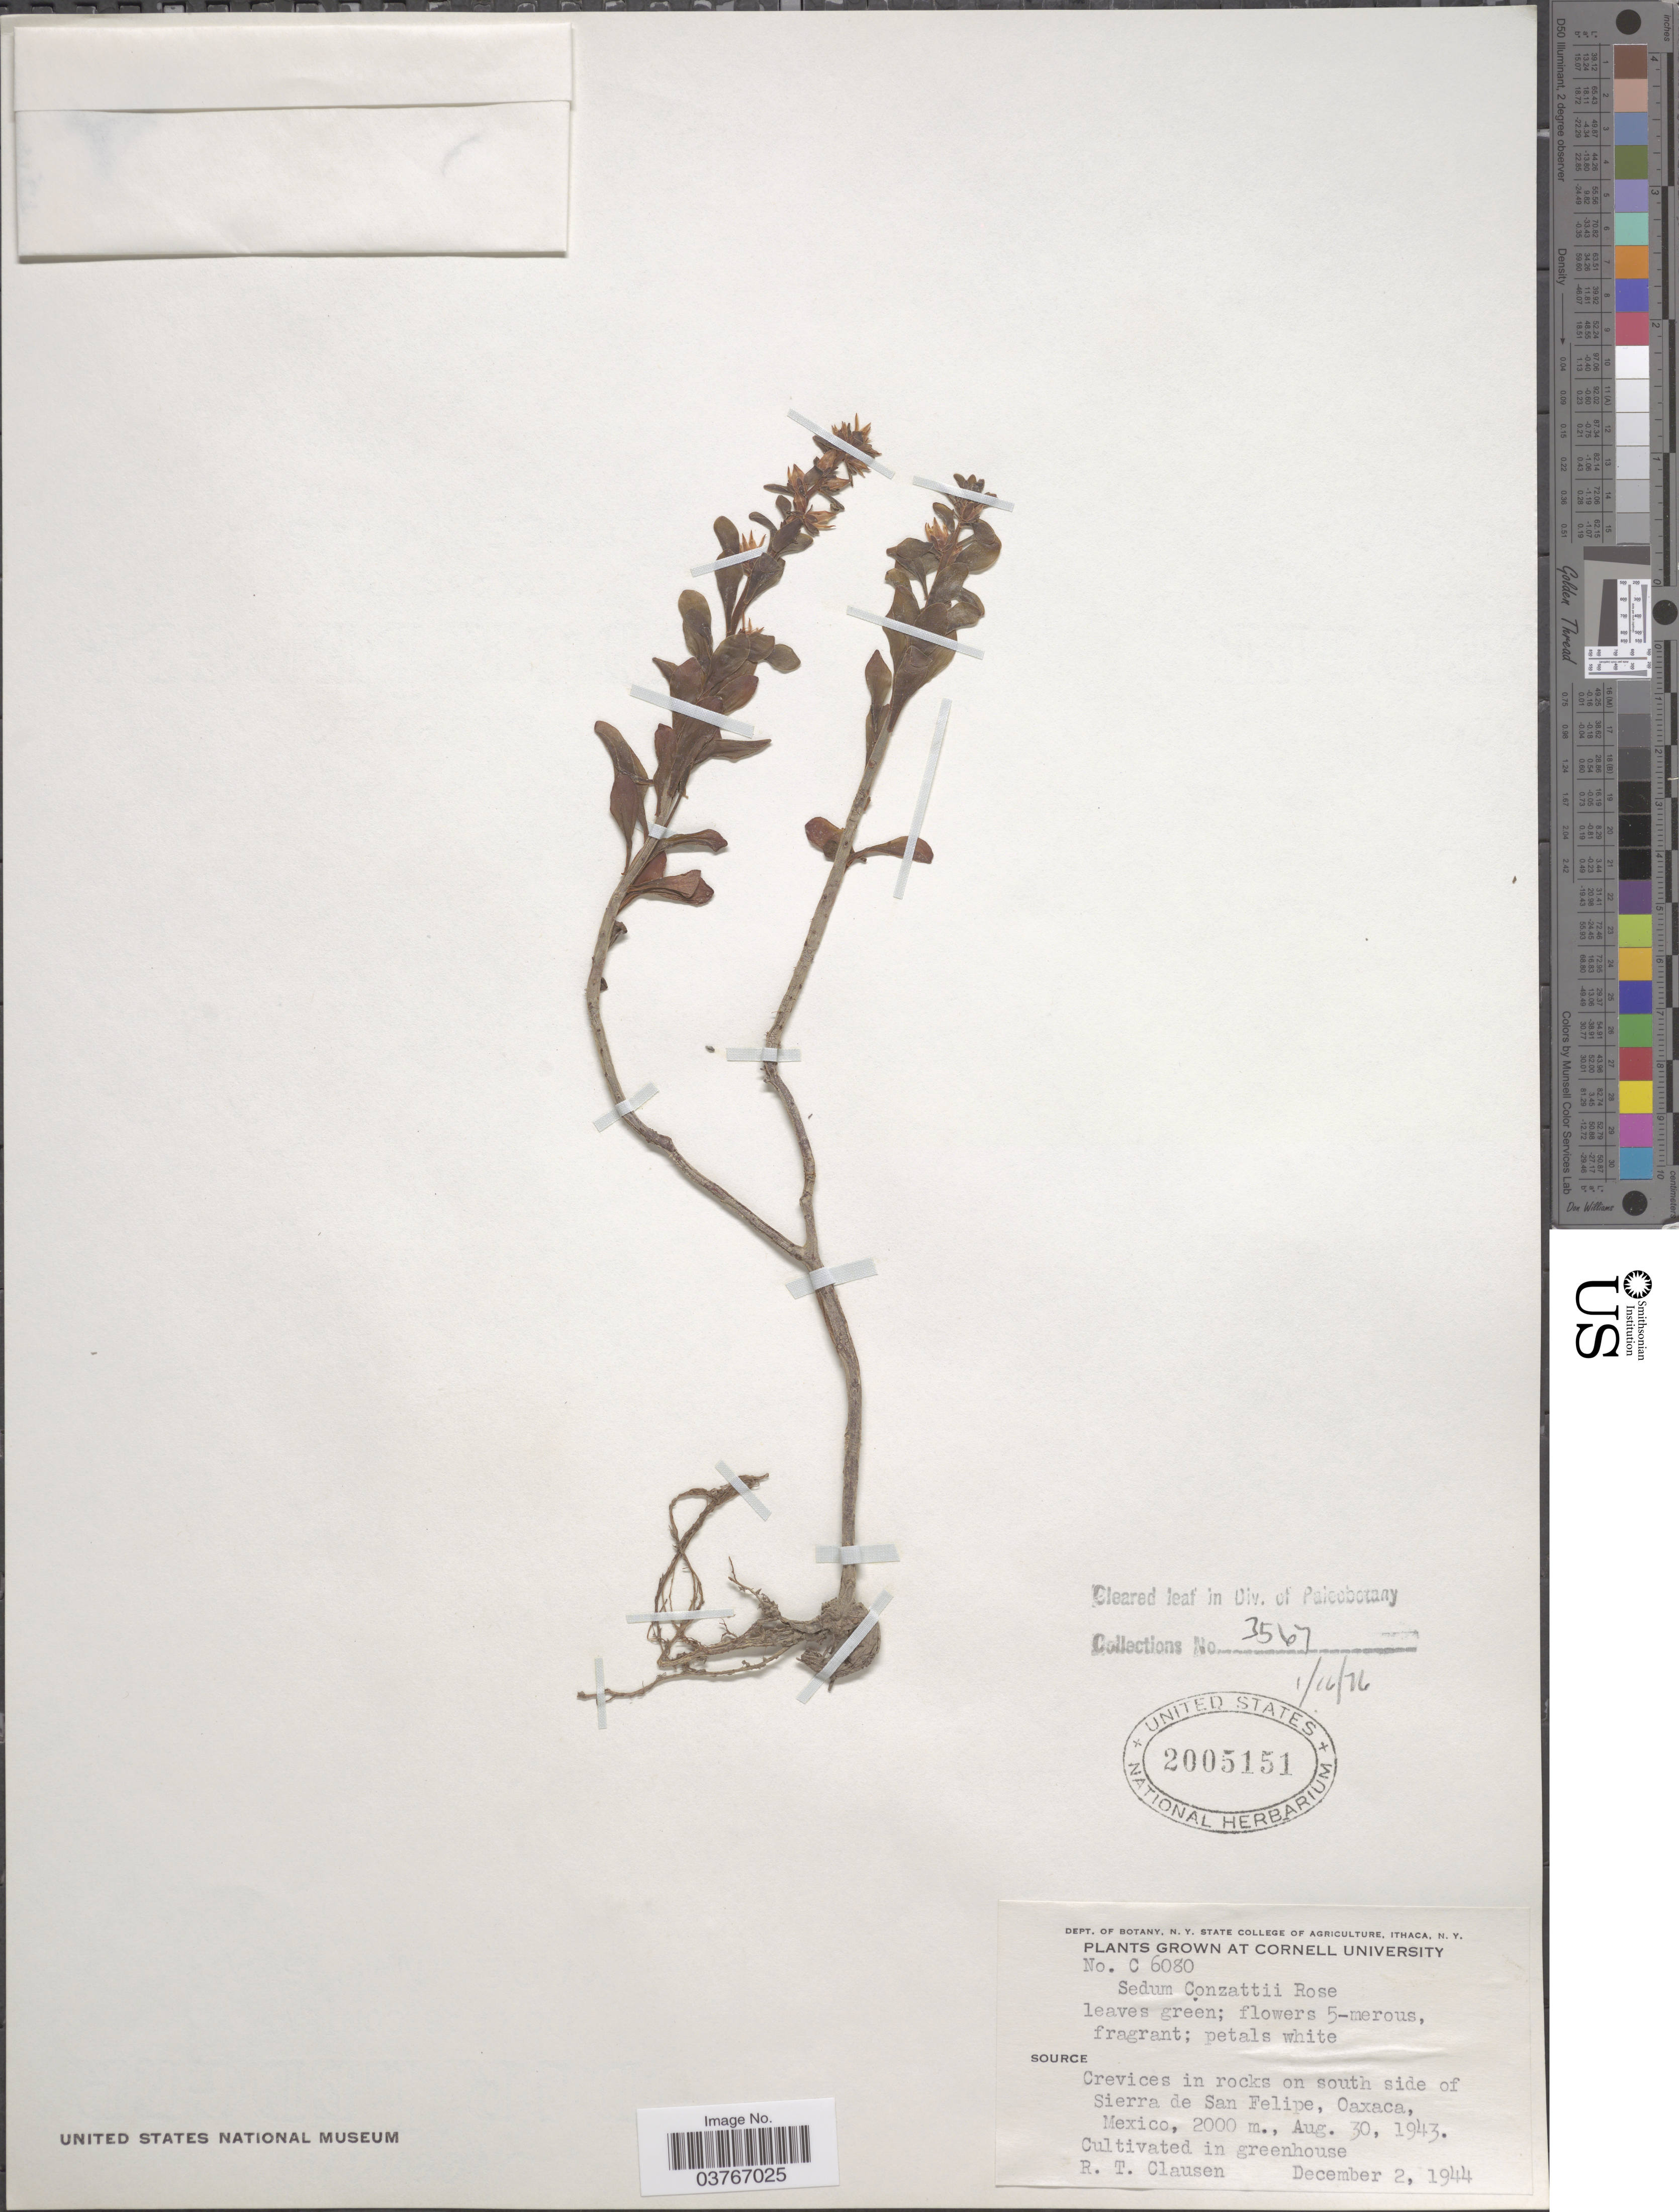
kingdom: Plantae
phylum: Tracheophyta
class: Magnoliopsida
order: Saxifragales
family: Crassulaceae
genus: Sedum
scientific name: Sedum conzattii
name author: Rose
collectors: R. T. Clausen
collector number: C6080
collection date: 1944-12-02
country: United States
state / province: New York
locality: Dept. of Botany, N. Y. State College of Agriculture, Ithaca. [unsure placement] Cornell University. Greenhouse.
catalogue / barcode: US 2005151